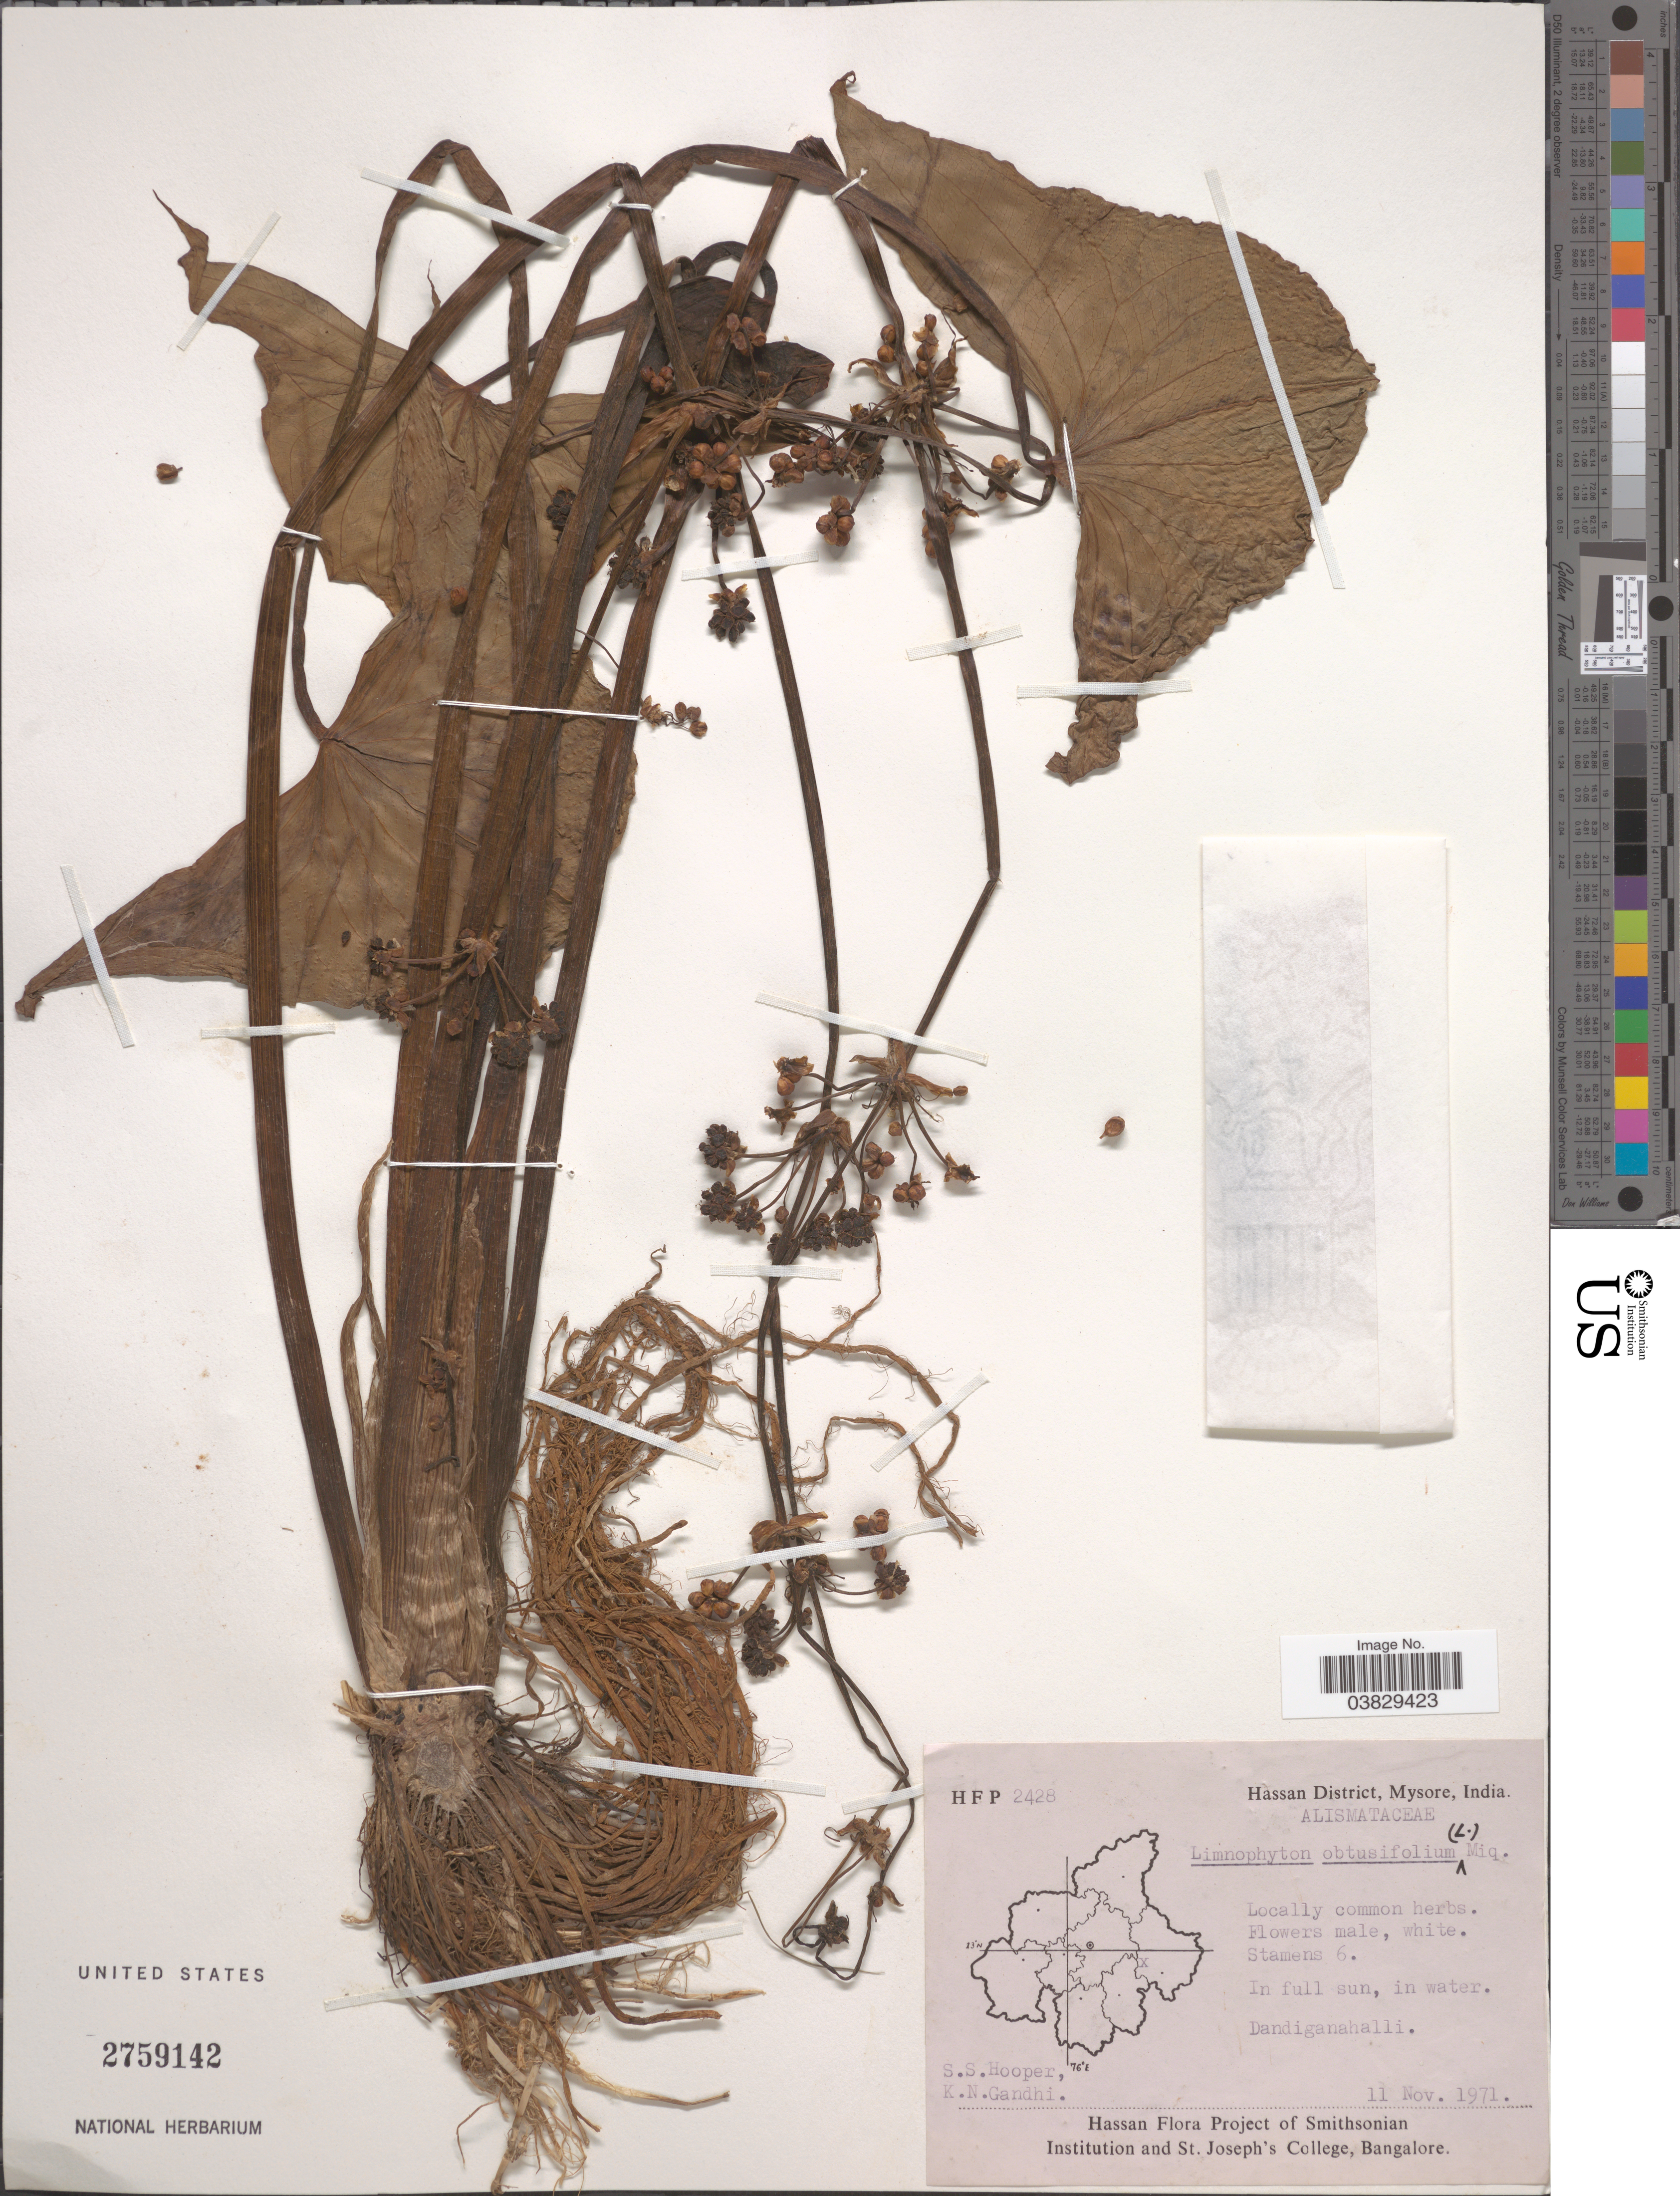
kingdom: Plantae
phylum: Tracheophyta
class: Liliopsida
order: Alismatales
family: Alismataceae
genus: Limnophyton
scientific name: Limnophyton obtusifolium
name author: (L.) Miq.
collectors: S. S. Hooper & K. N. Gandhi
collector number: HFP2428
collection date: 1971-11-11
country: India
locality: Hassan District, Mysore. Dandiganahalli.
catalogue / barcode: US 2759142